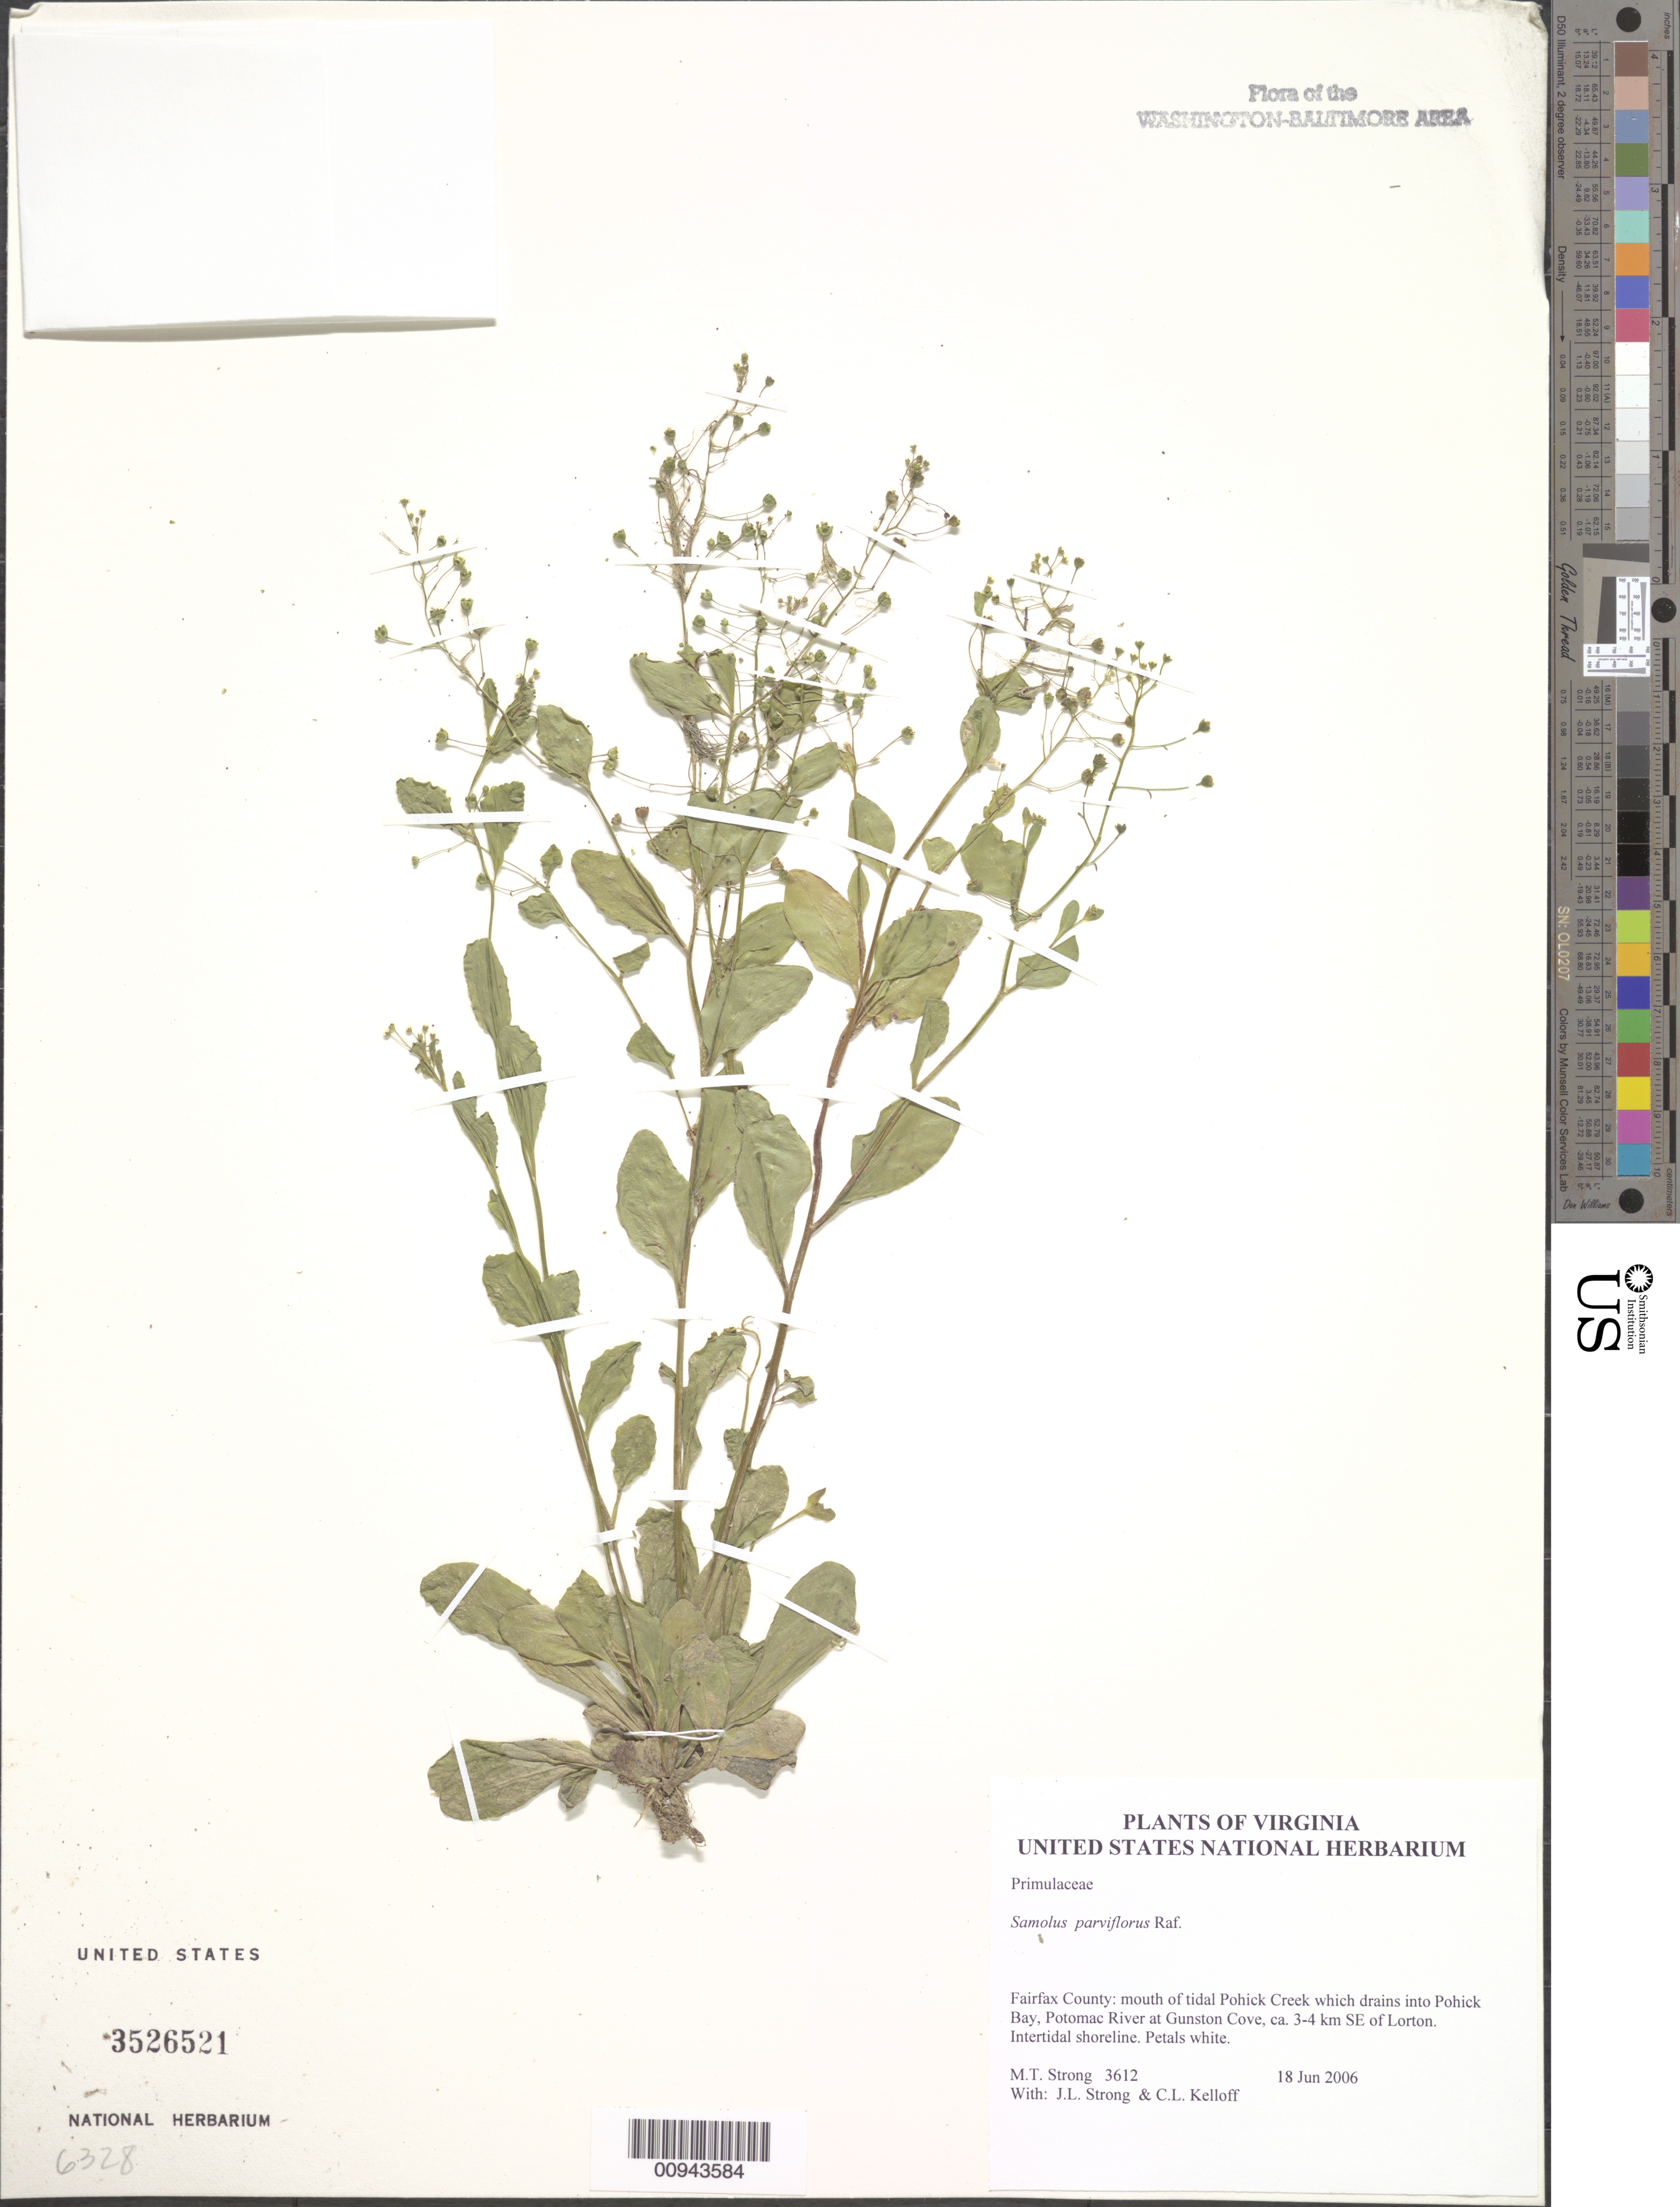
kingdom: Plantae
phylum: Tracheophyta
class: Magnoliopsida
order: Ericales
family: Primulaceae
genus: Samolus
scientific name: Samolus parviflorus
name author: Raf.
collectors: M. T. Strong, J. L. Strong & C. L. Kelloff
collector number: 3612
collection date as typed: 18 Jun 2006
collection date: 2006-06-18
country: United States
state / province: Virginia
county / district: Fairfax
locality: mouth of tidal Pohick Creek, which drains in to Pohick Bay, Potomac River at Gunston Cove, ca. 3-4 km SE of Lorton.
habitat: Intertidal shoreline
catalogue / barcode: US 3526521